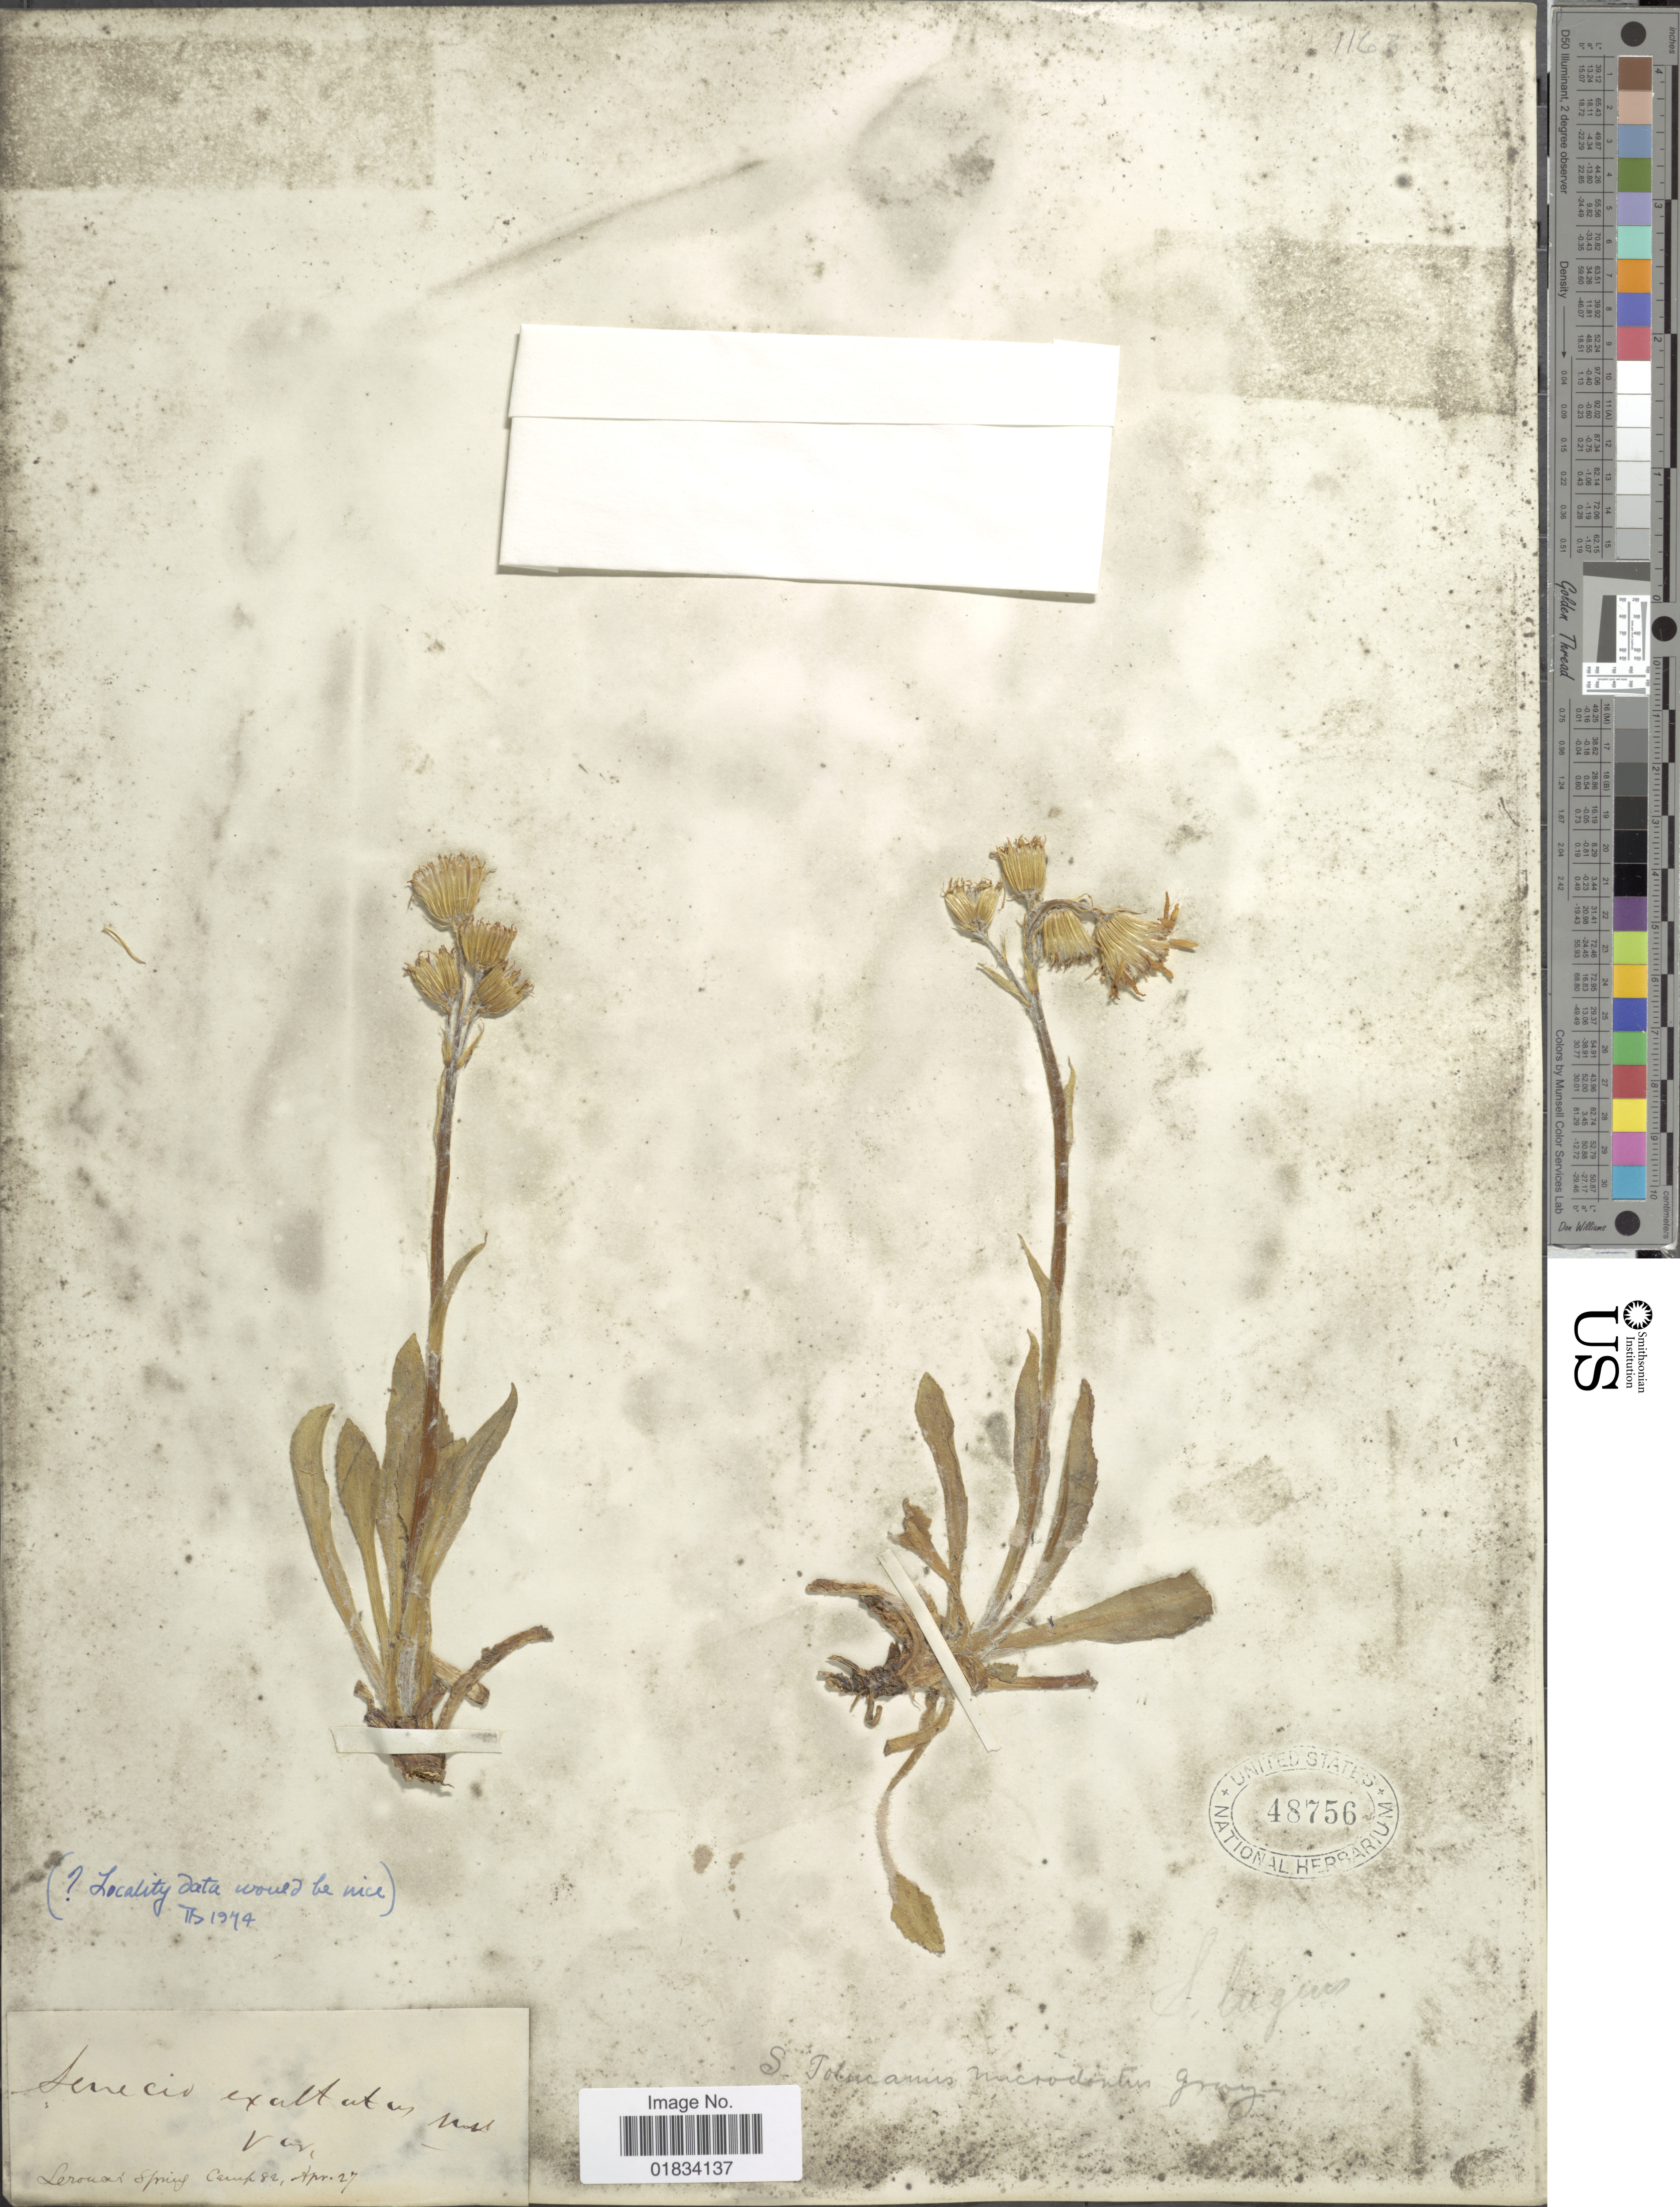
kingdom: Plantae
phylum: Tracheophyta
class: Magnoliopsida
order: Asterales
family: Asteraceae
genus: Senecio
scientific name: Senecio integerrimus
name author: Nutt.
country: United States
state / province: Arizona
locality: Leroux Spring, Camp 82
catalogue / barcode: US 48756